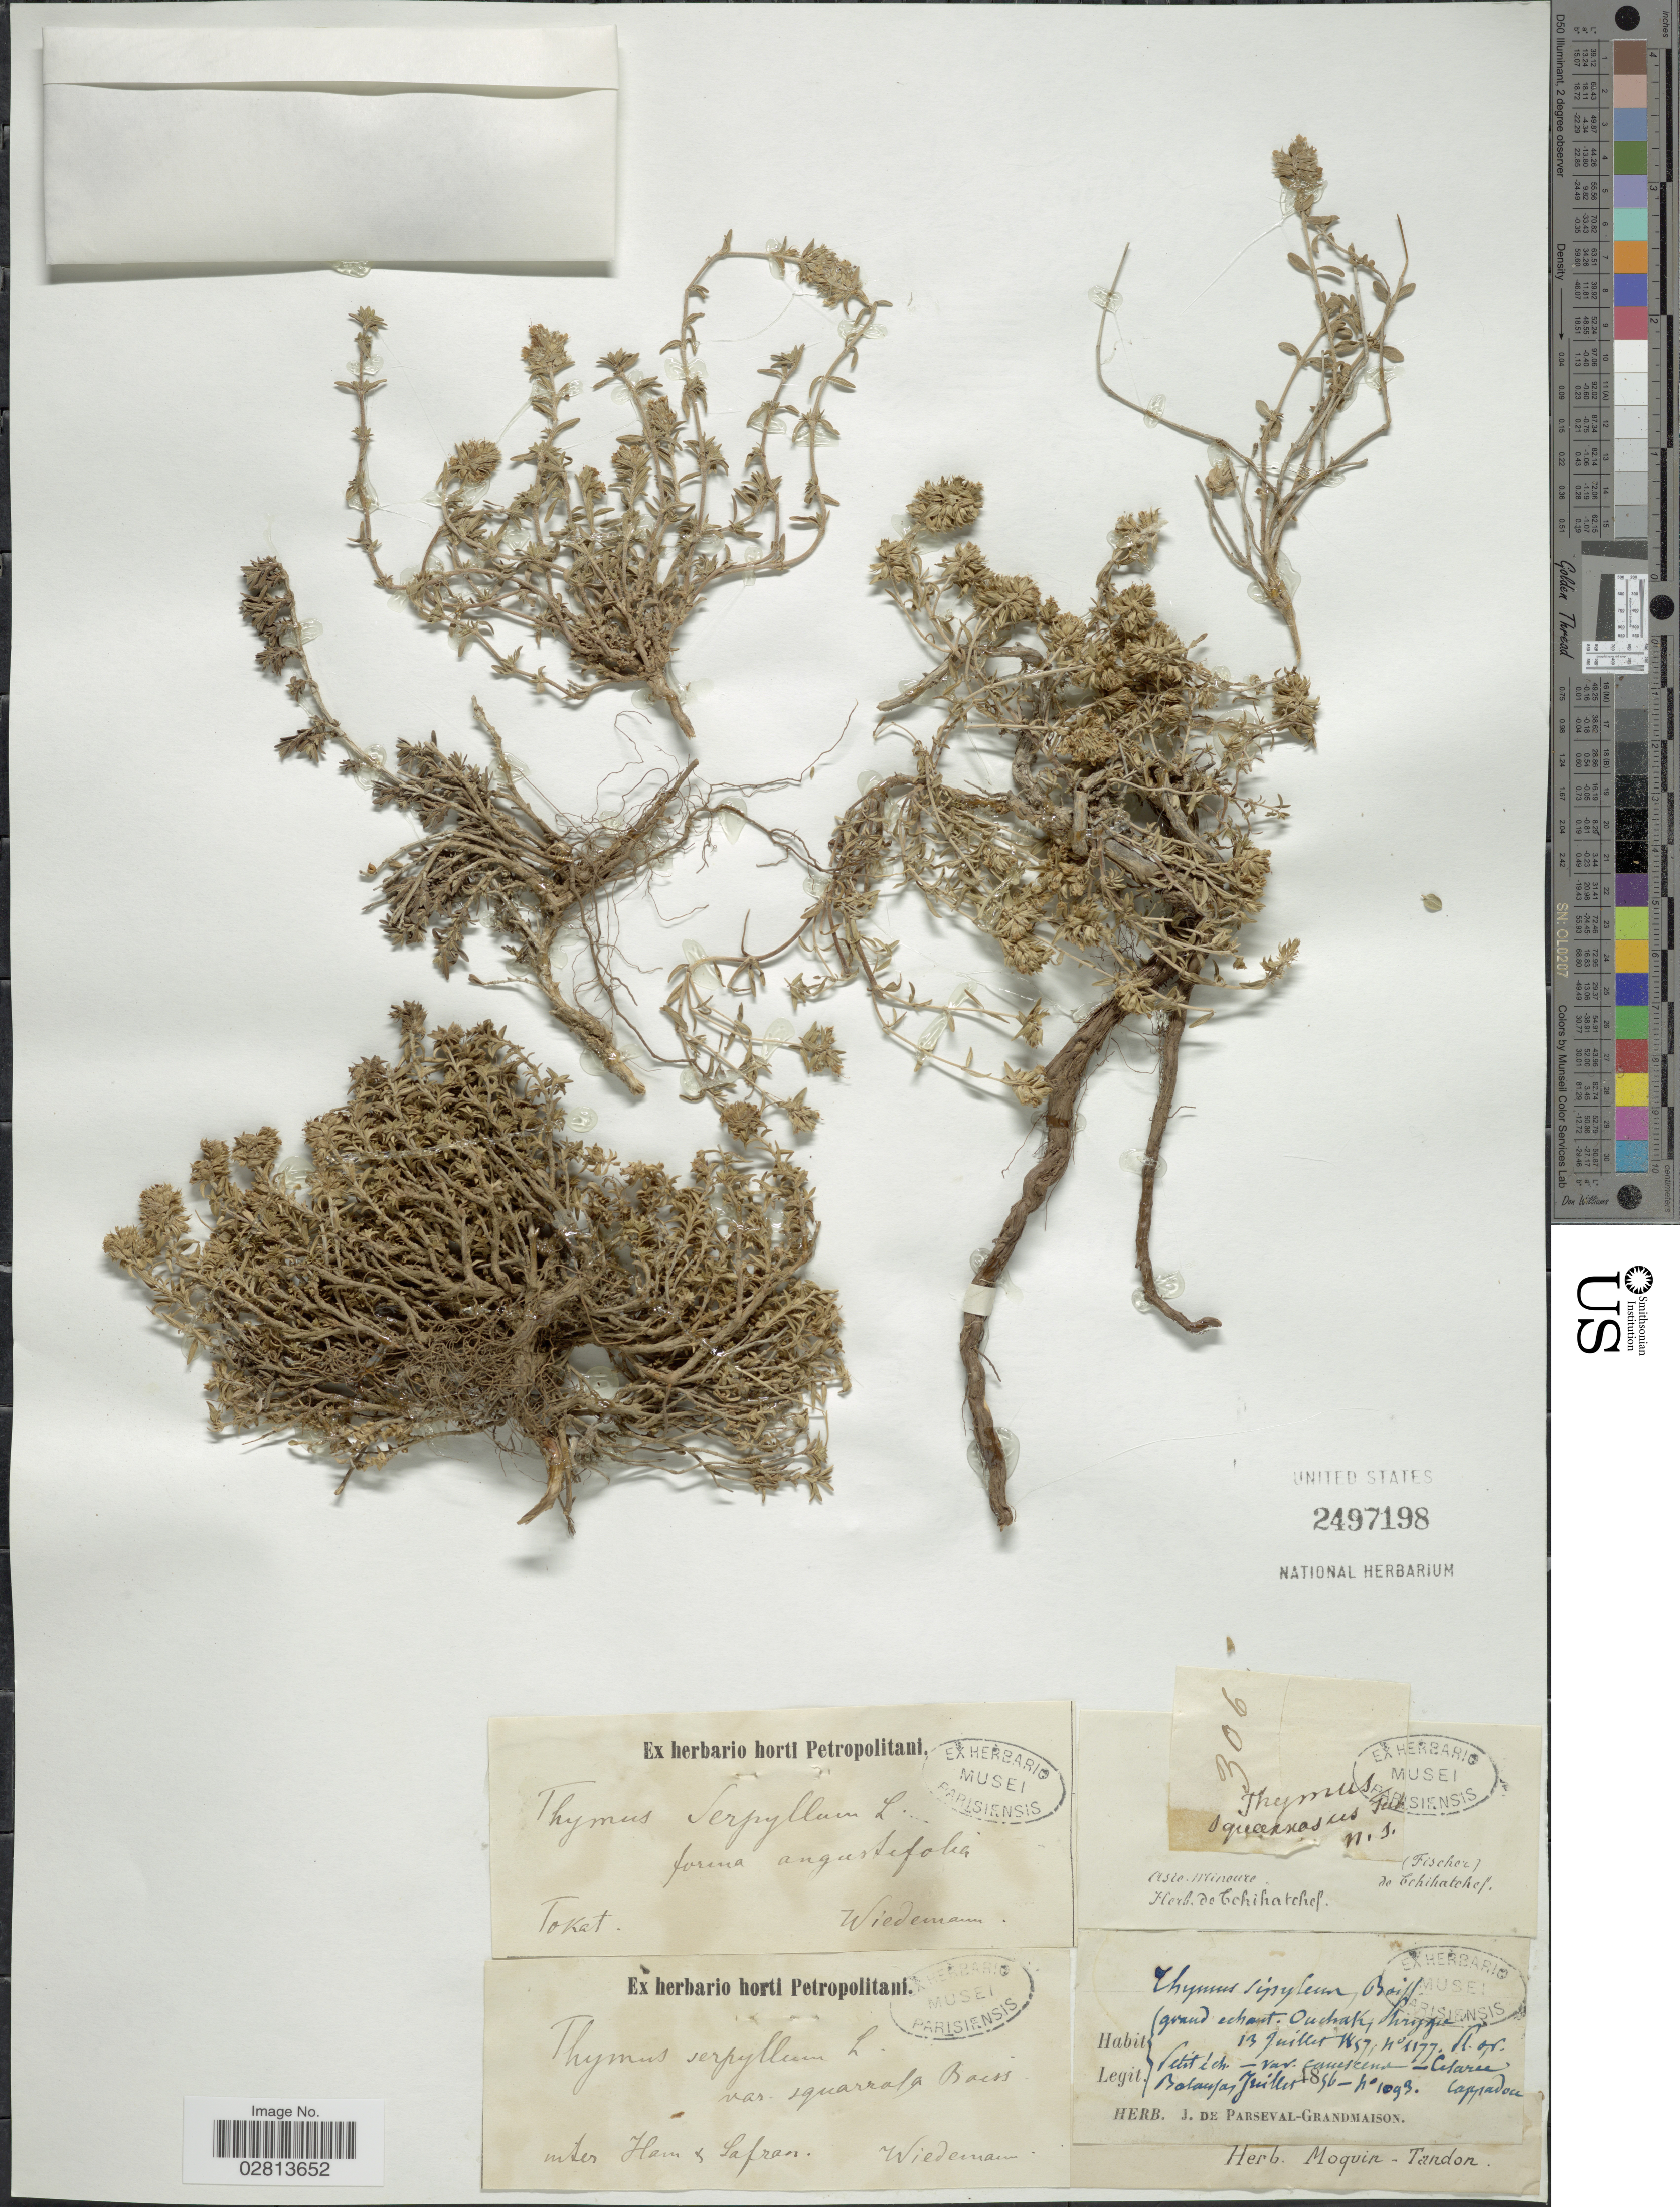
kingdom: Plantae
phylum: Tracheophyta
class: Magnoliopsida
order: Lamiales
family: Lamiaceae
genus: Thymus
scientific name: Thymus serpyllum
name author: L.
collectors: -- Fischer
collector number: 306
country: Turkey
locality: Asia Minoure.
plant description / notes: Multiple elements on sheet, unclear which labels go with which elements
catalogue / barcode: US 2497198-3